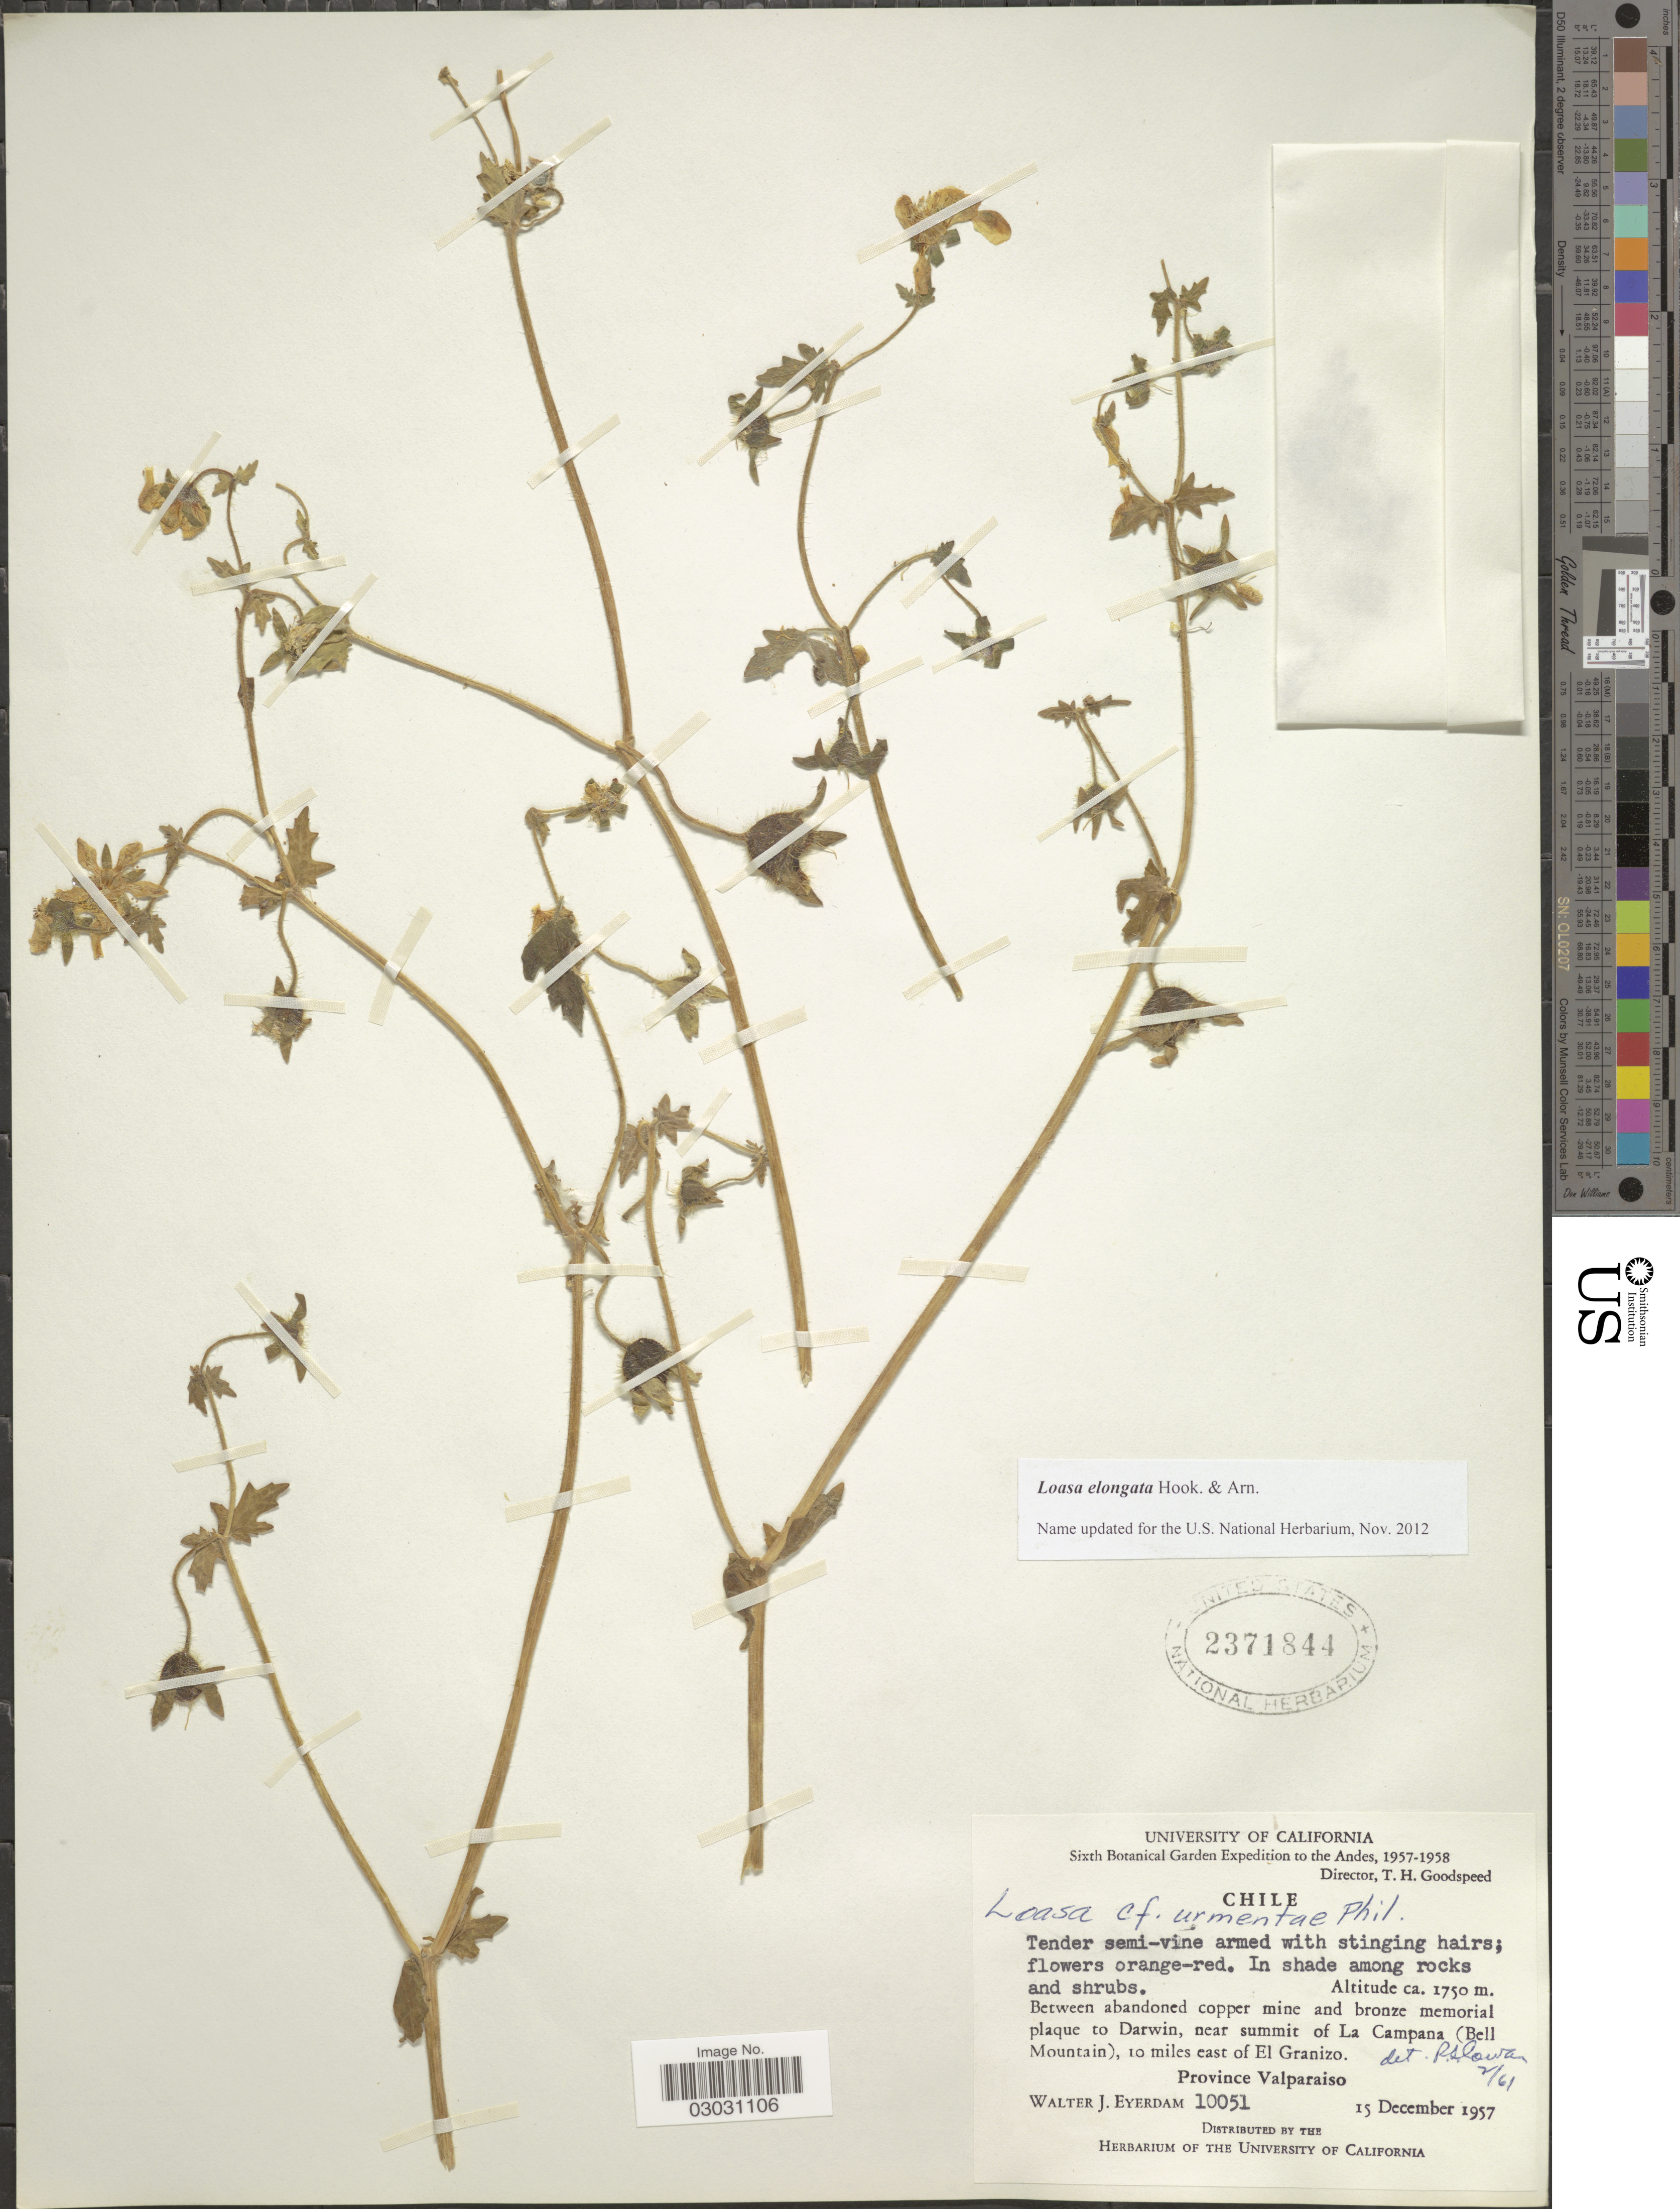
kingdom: Plantae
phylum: Tracheophyta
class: Magnoliopsida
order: Cornales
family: Loasaceae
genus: Loasa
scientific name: Loasa elongata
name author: Hook. & Arn.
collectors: W. J. Eyerdam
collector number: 10051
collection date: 1957-12-15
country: Chile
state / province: Valparaíso (V)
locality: The Andes, Between abandoned copper mine and bronze memorial plaque to Darwin, near summit of La Campana (Bell Mountain), 10 miles east of El Granizo.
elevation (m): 1750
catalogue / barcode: US 2371844